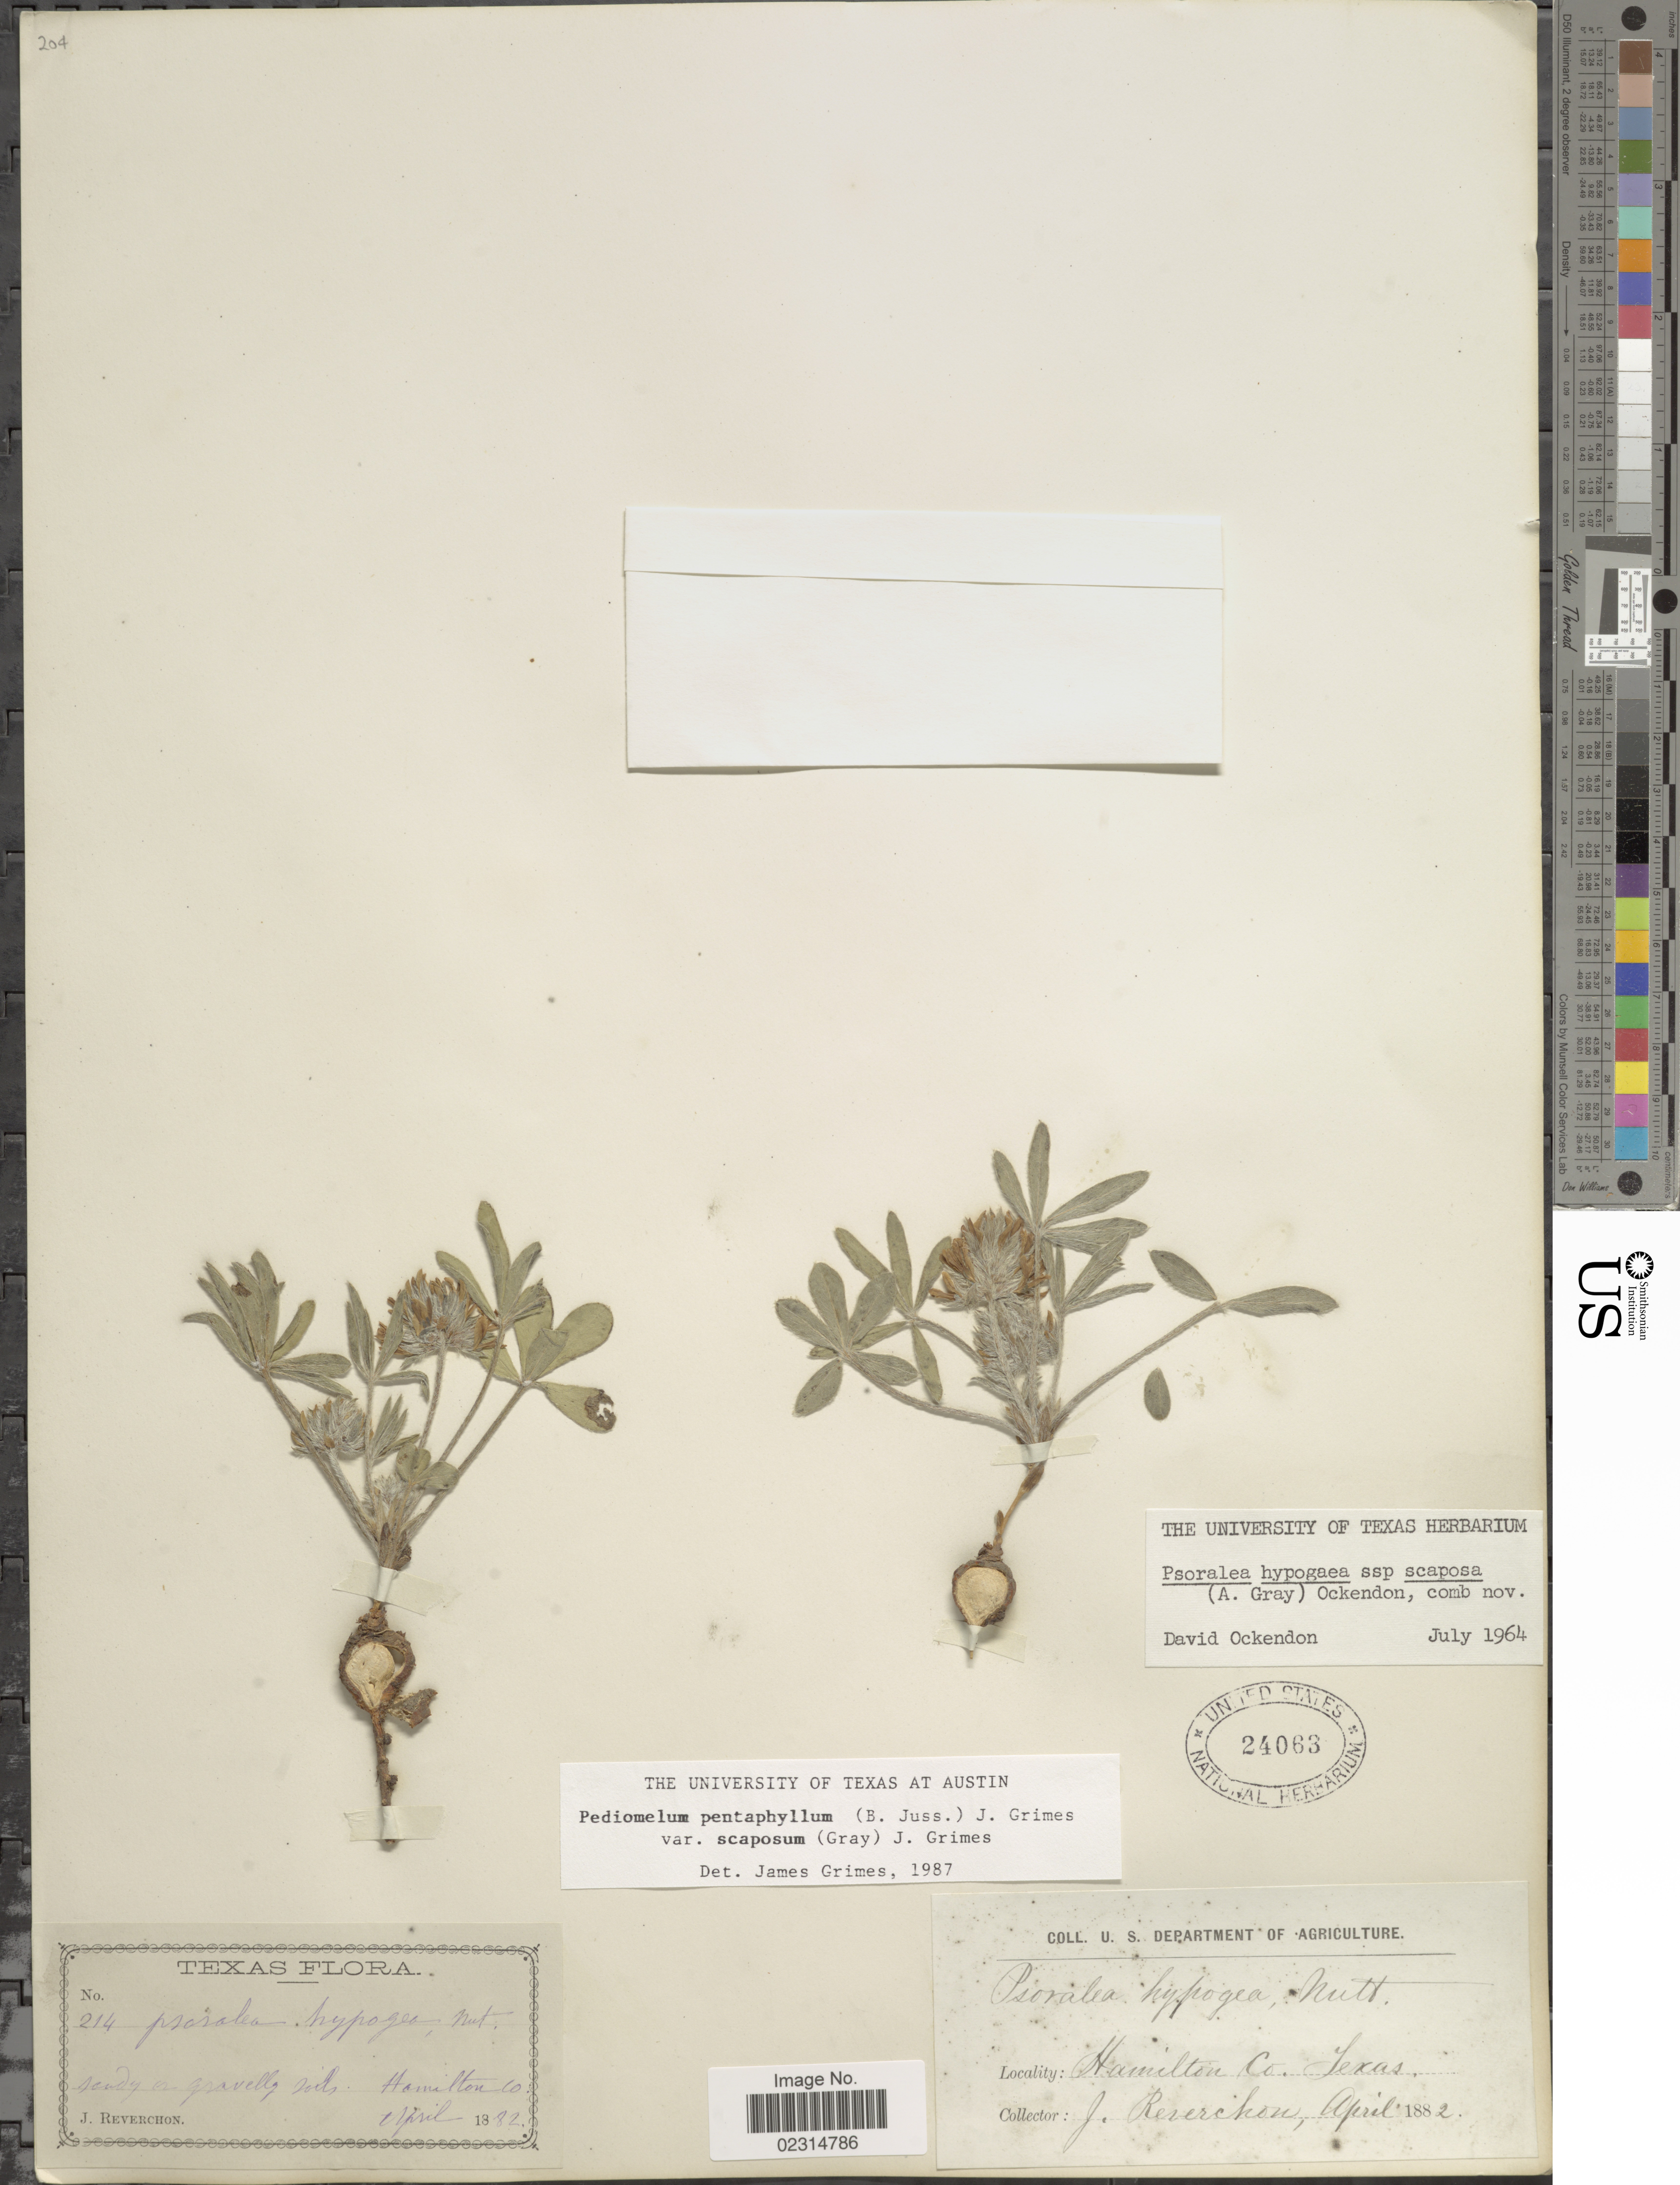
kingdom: Plantae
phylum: Tracheophyta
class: Magnoliopsida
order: Fabales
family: Fabaceae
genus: Pediomelum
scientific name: Pediomelum hypogaeum var. scaposum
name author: (A. Gray) J.W. Grimes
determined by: Egan, Ashley N., (US), Smithsonian Institution - National Museum of Natural History (UNITED STATES)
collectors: J. Reverchon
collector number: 214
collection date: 1882-04-02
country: United States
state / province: Texas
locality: Sandy or gravelly mts., Hamilton Co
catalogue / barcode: US 24063